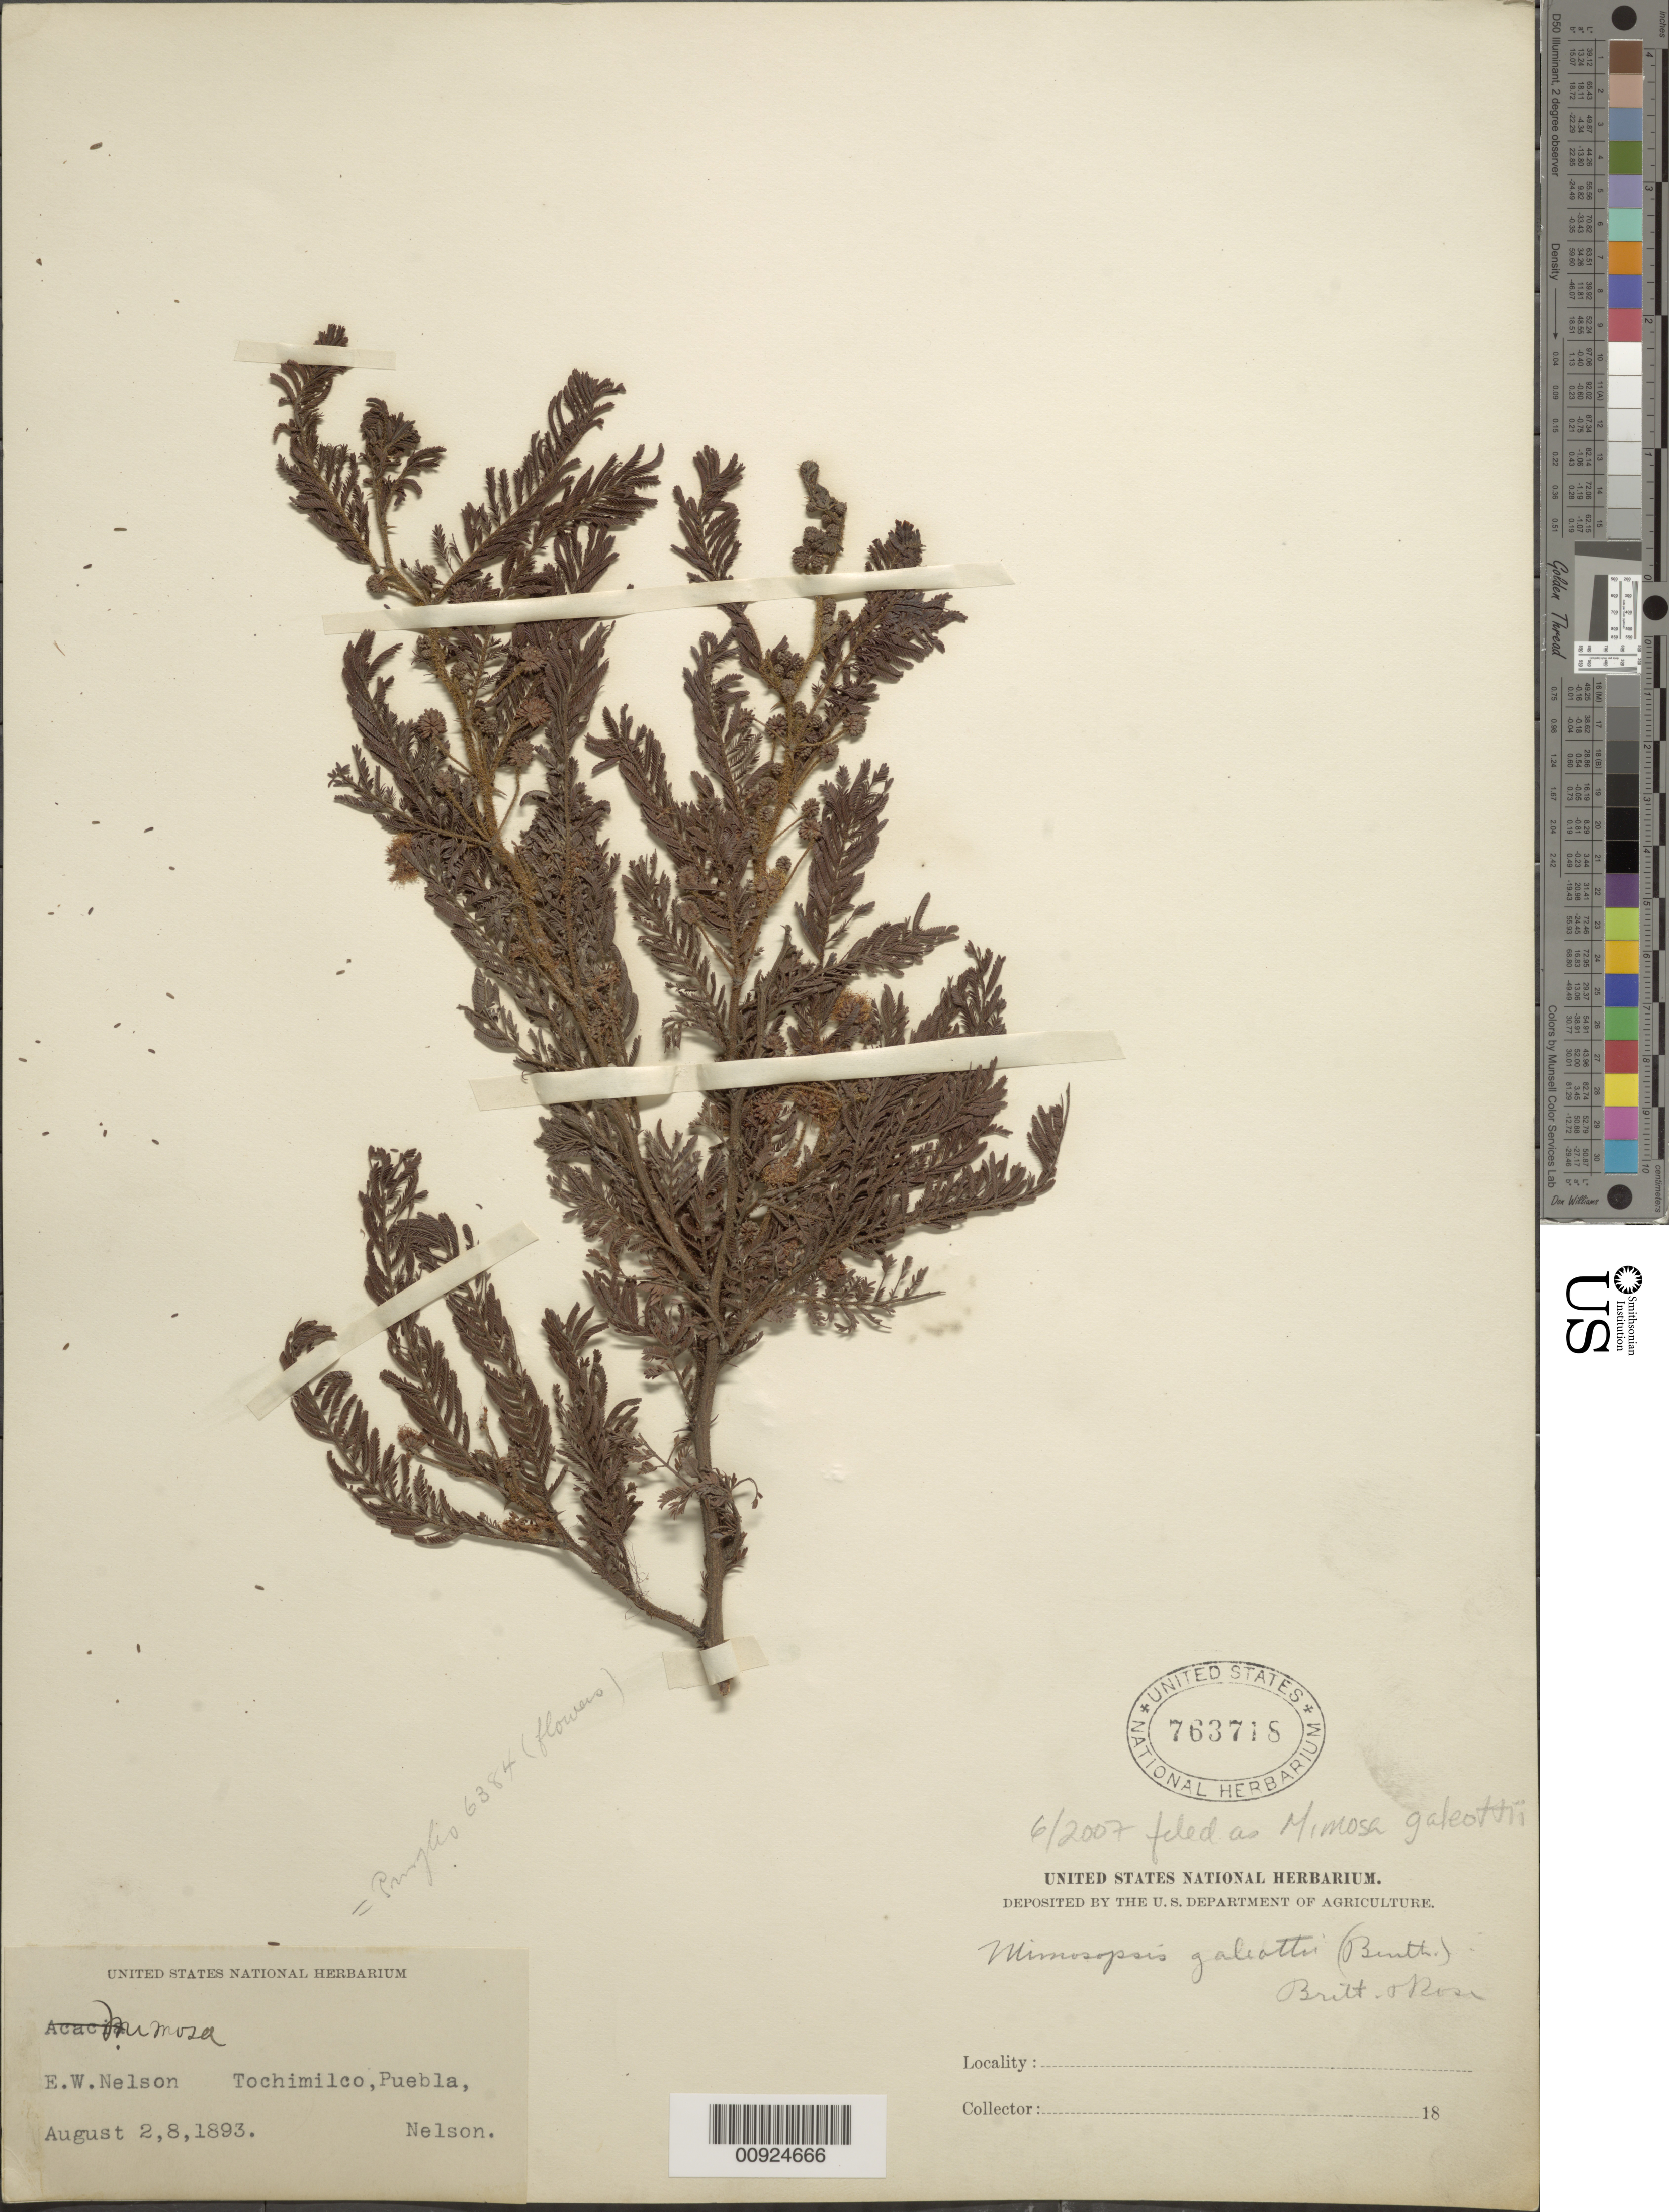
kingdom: Plantae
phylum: Tracheophyta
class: Magnoliopsida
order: Fabales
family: Fabaceae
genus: Mimosa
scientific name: Mimosa galeottii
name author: Benth.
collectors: E. W. Nelson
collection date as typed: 02 Aug 1893 to 08 Aug 1893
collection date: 1893-08-02/1893-08-08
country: Mexico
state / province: Puebla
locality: Tochimilco, Puebla.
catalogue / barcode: US 763718